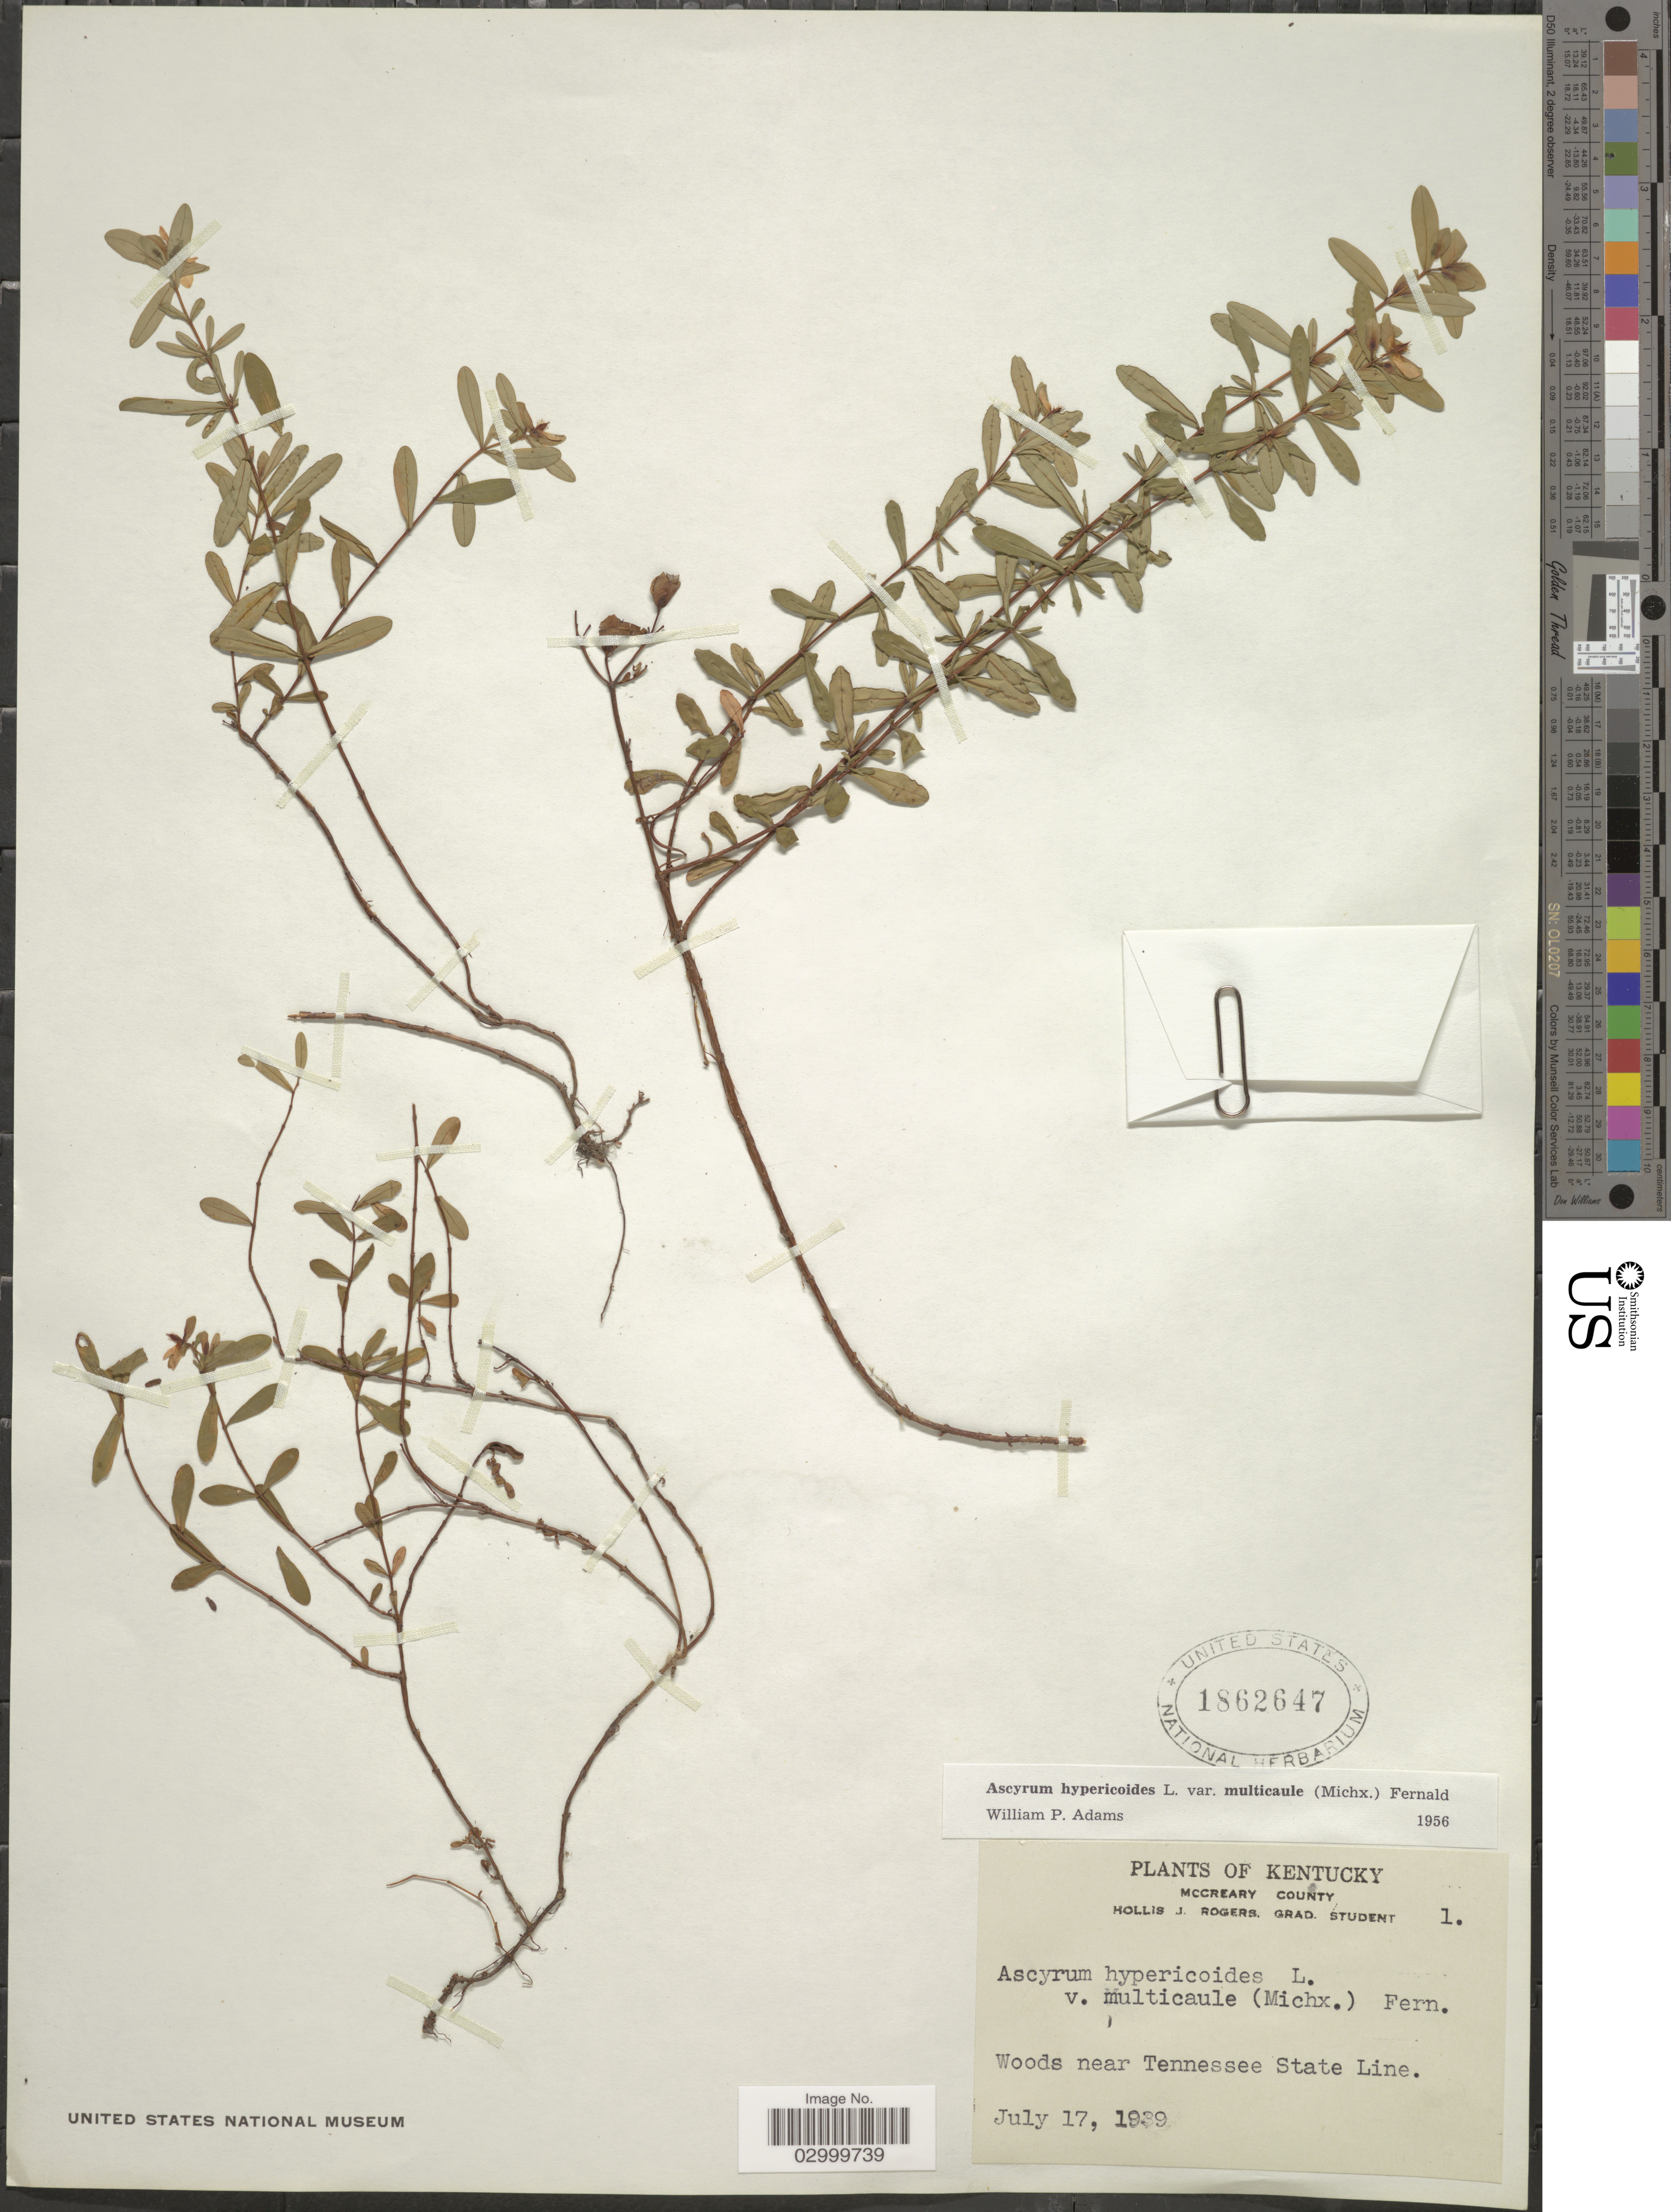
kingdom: Plantae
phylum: Tracheophyta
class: Magnoliopsida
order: Malpighiales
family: Hypericaceae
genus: Hypericum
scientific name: Hypericum stragulum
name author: W.P. Adams & N. Robson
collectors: H. J. Rogers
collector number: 1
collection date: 1939-07-17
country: United States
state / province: Kentucky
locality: Woods near Tennessee State Line.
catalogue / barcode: US 1862647